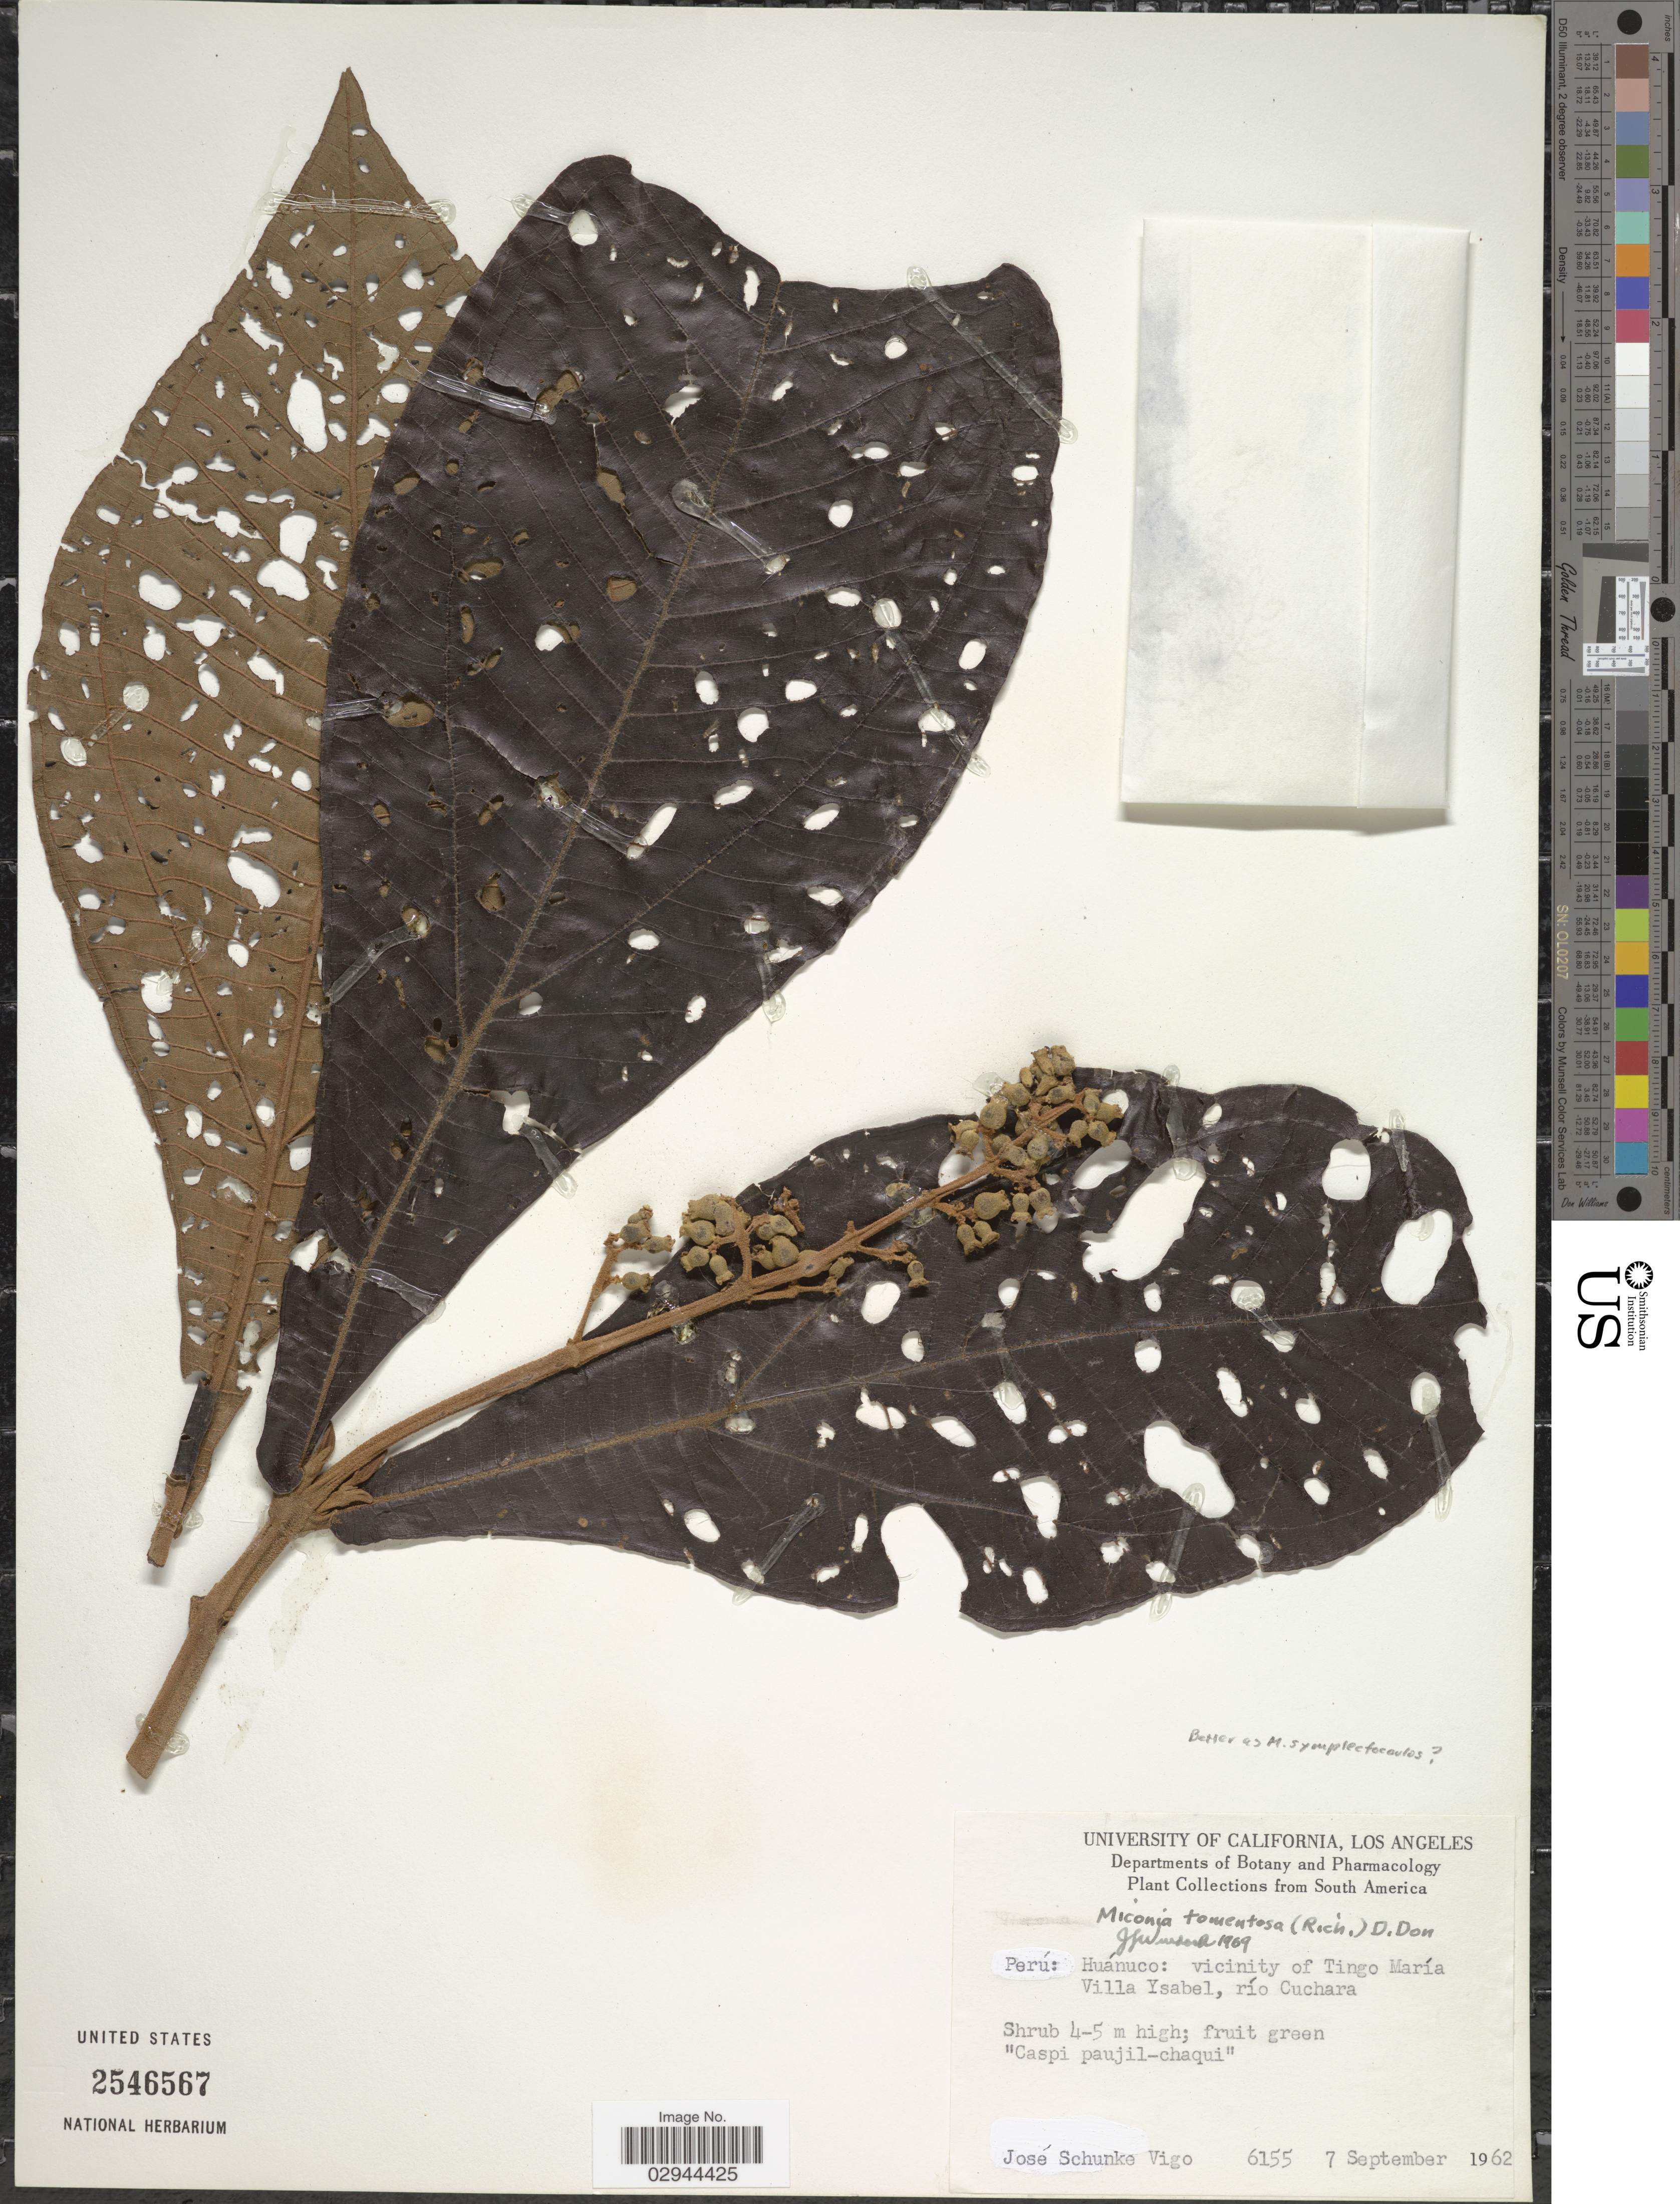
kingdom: Plantae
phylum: Tracheophyta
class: Magnoliopsida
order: Myrtales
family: Melastomataceae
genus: Miconia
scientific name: Miconia tomentosa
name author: (Rich.) D. Don ex DC.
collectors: J. Schunke Vigo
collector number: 6155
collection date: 1962-09-07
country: Peru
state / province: Huánuco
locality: Vicinity of Tingo María. Villa Ysabel, río Cuchara.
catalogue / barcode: US 2546567